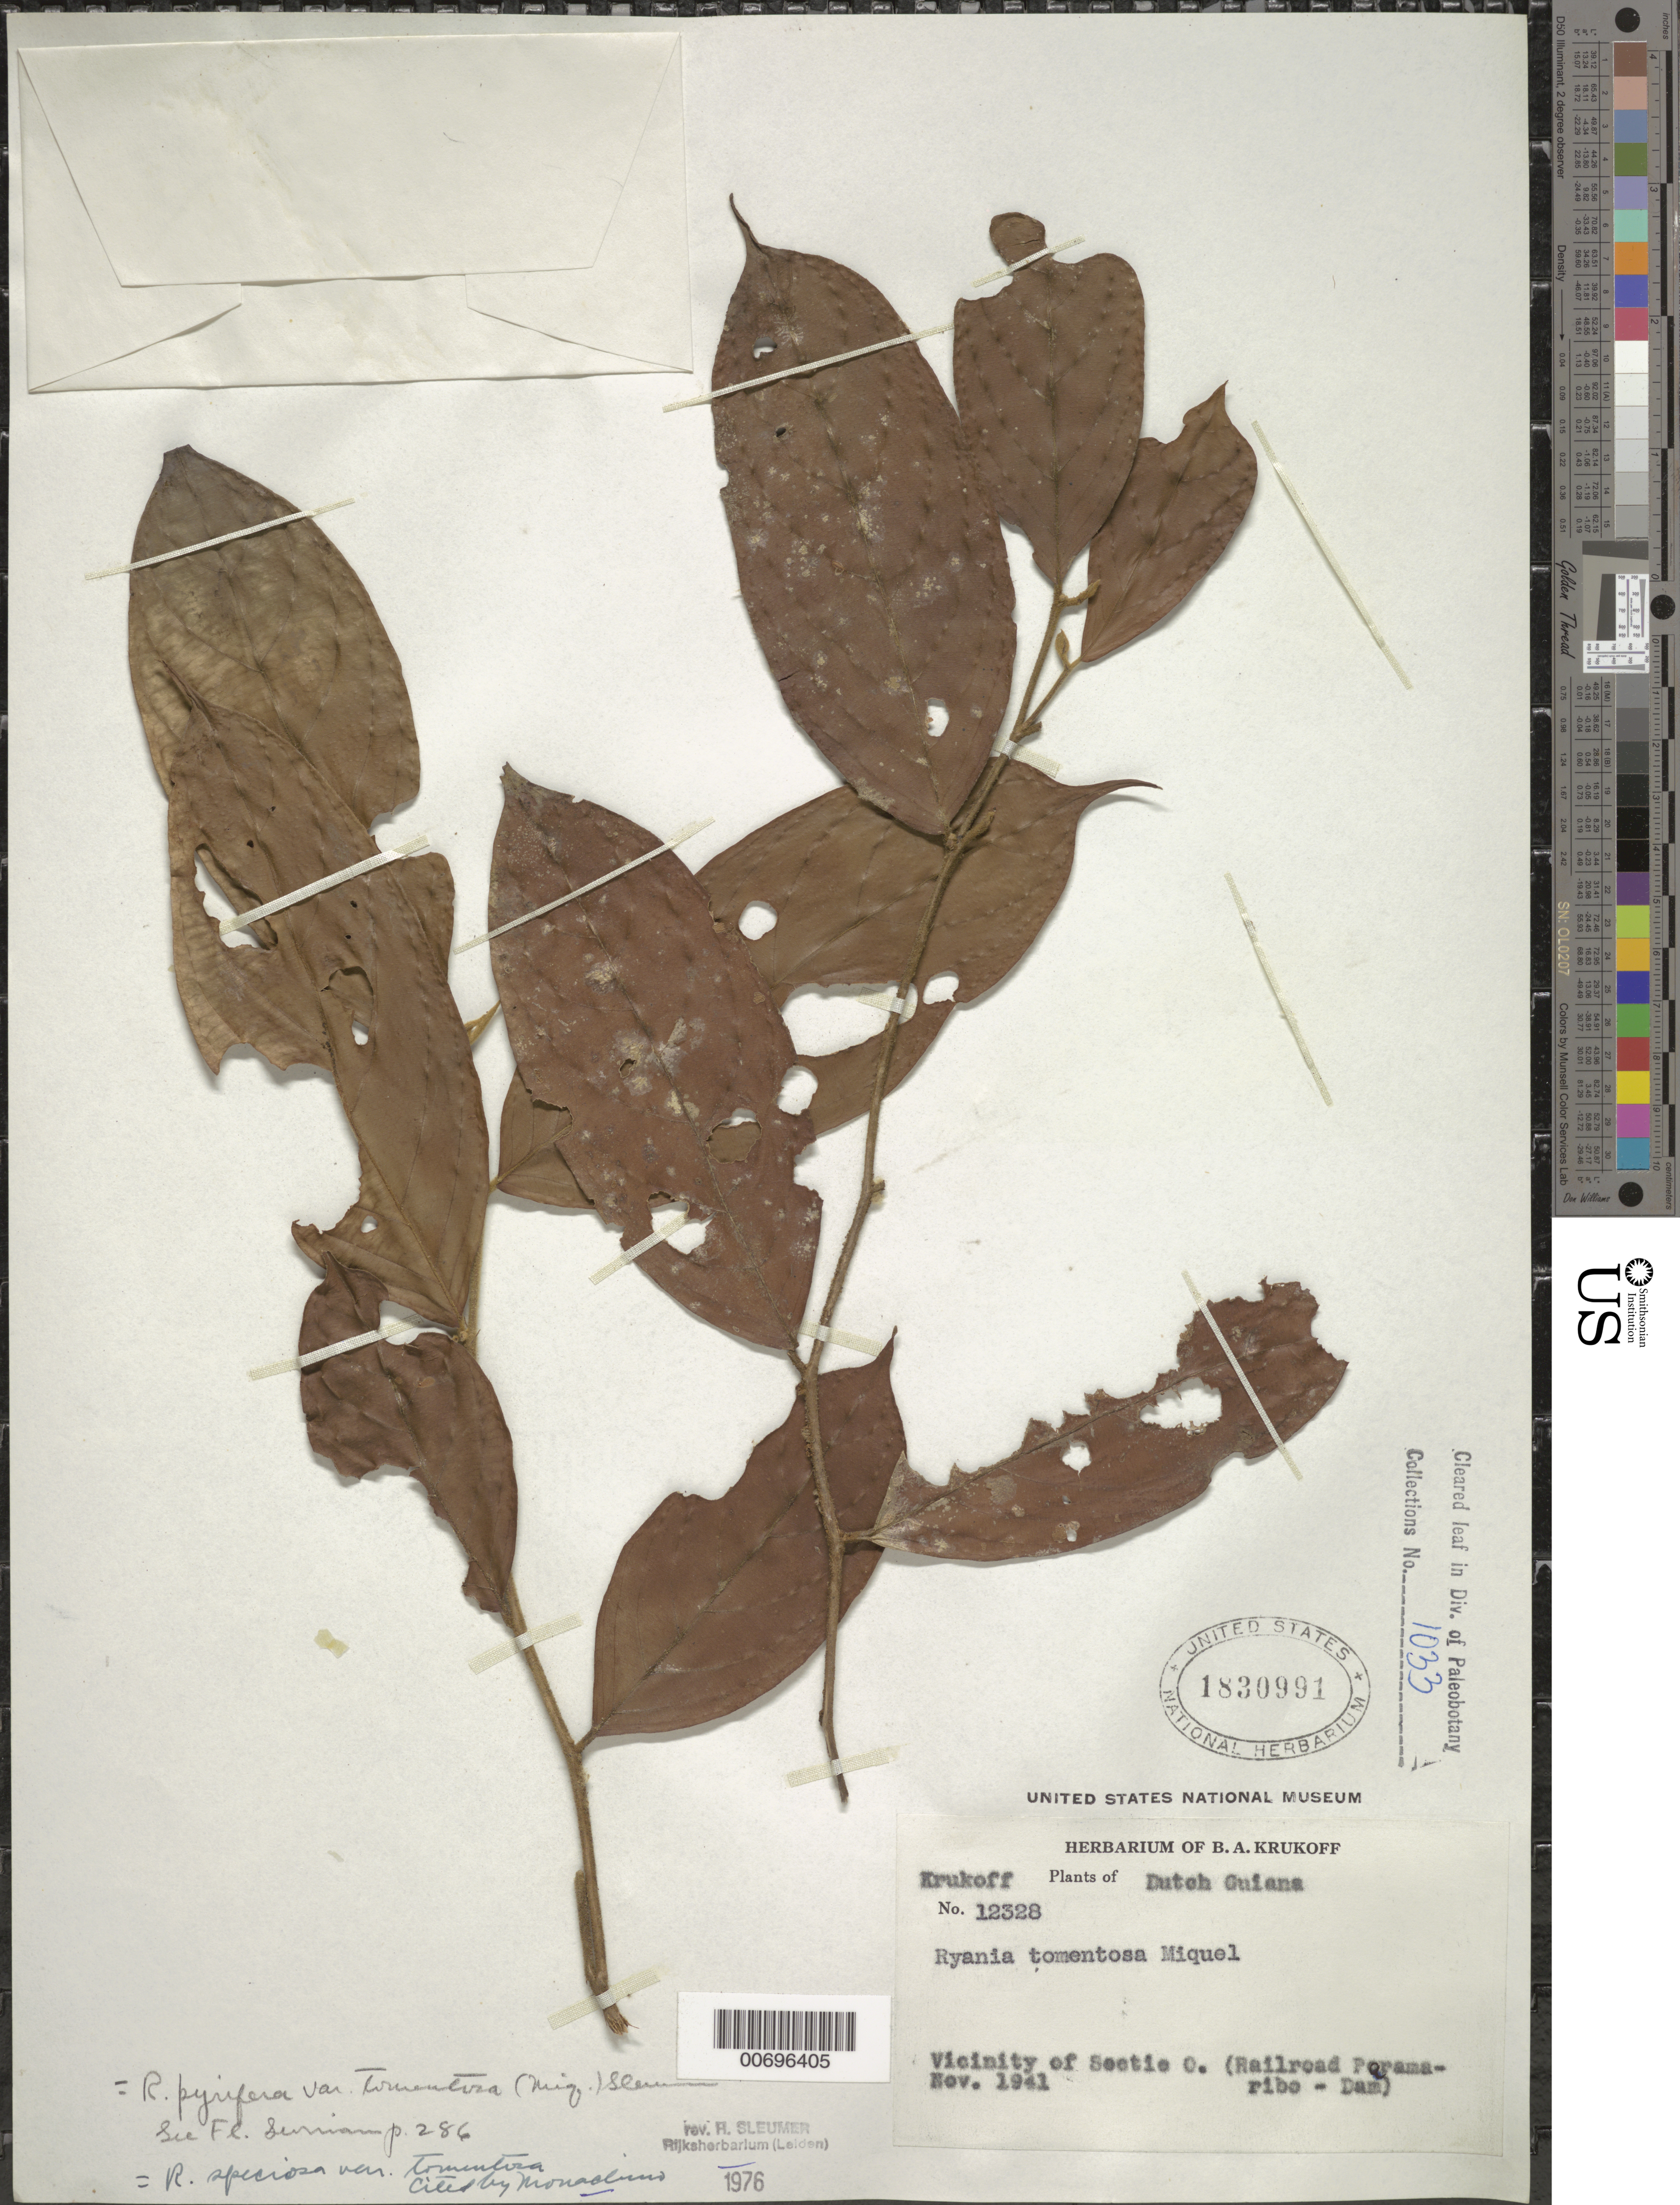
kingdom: Plantae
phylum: Tracheophyta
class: Magnoliopsida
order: Malpighiales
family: Salicaceae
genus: Ryania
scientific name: Ryania speciosa var. tomentosa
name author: (Miq.) Monach.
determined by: Sleumer, H. O.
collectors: B. A. Krukoff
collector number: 12328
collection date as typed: Nov-41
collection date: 1941-11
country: Suriname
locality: Sectie O (Railroad Paramaribo-Dam)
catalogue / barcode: US 1830991